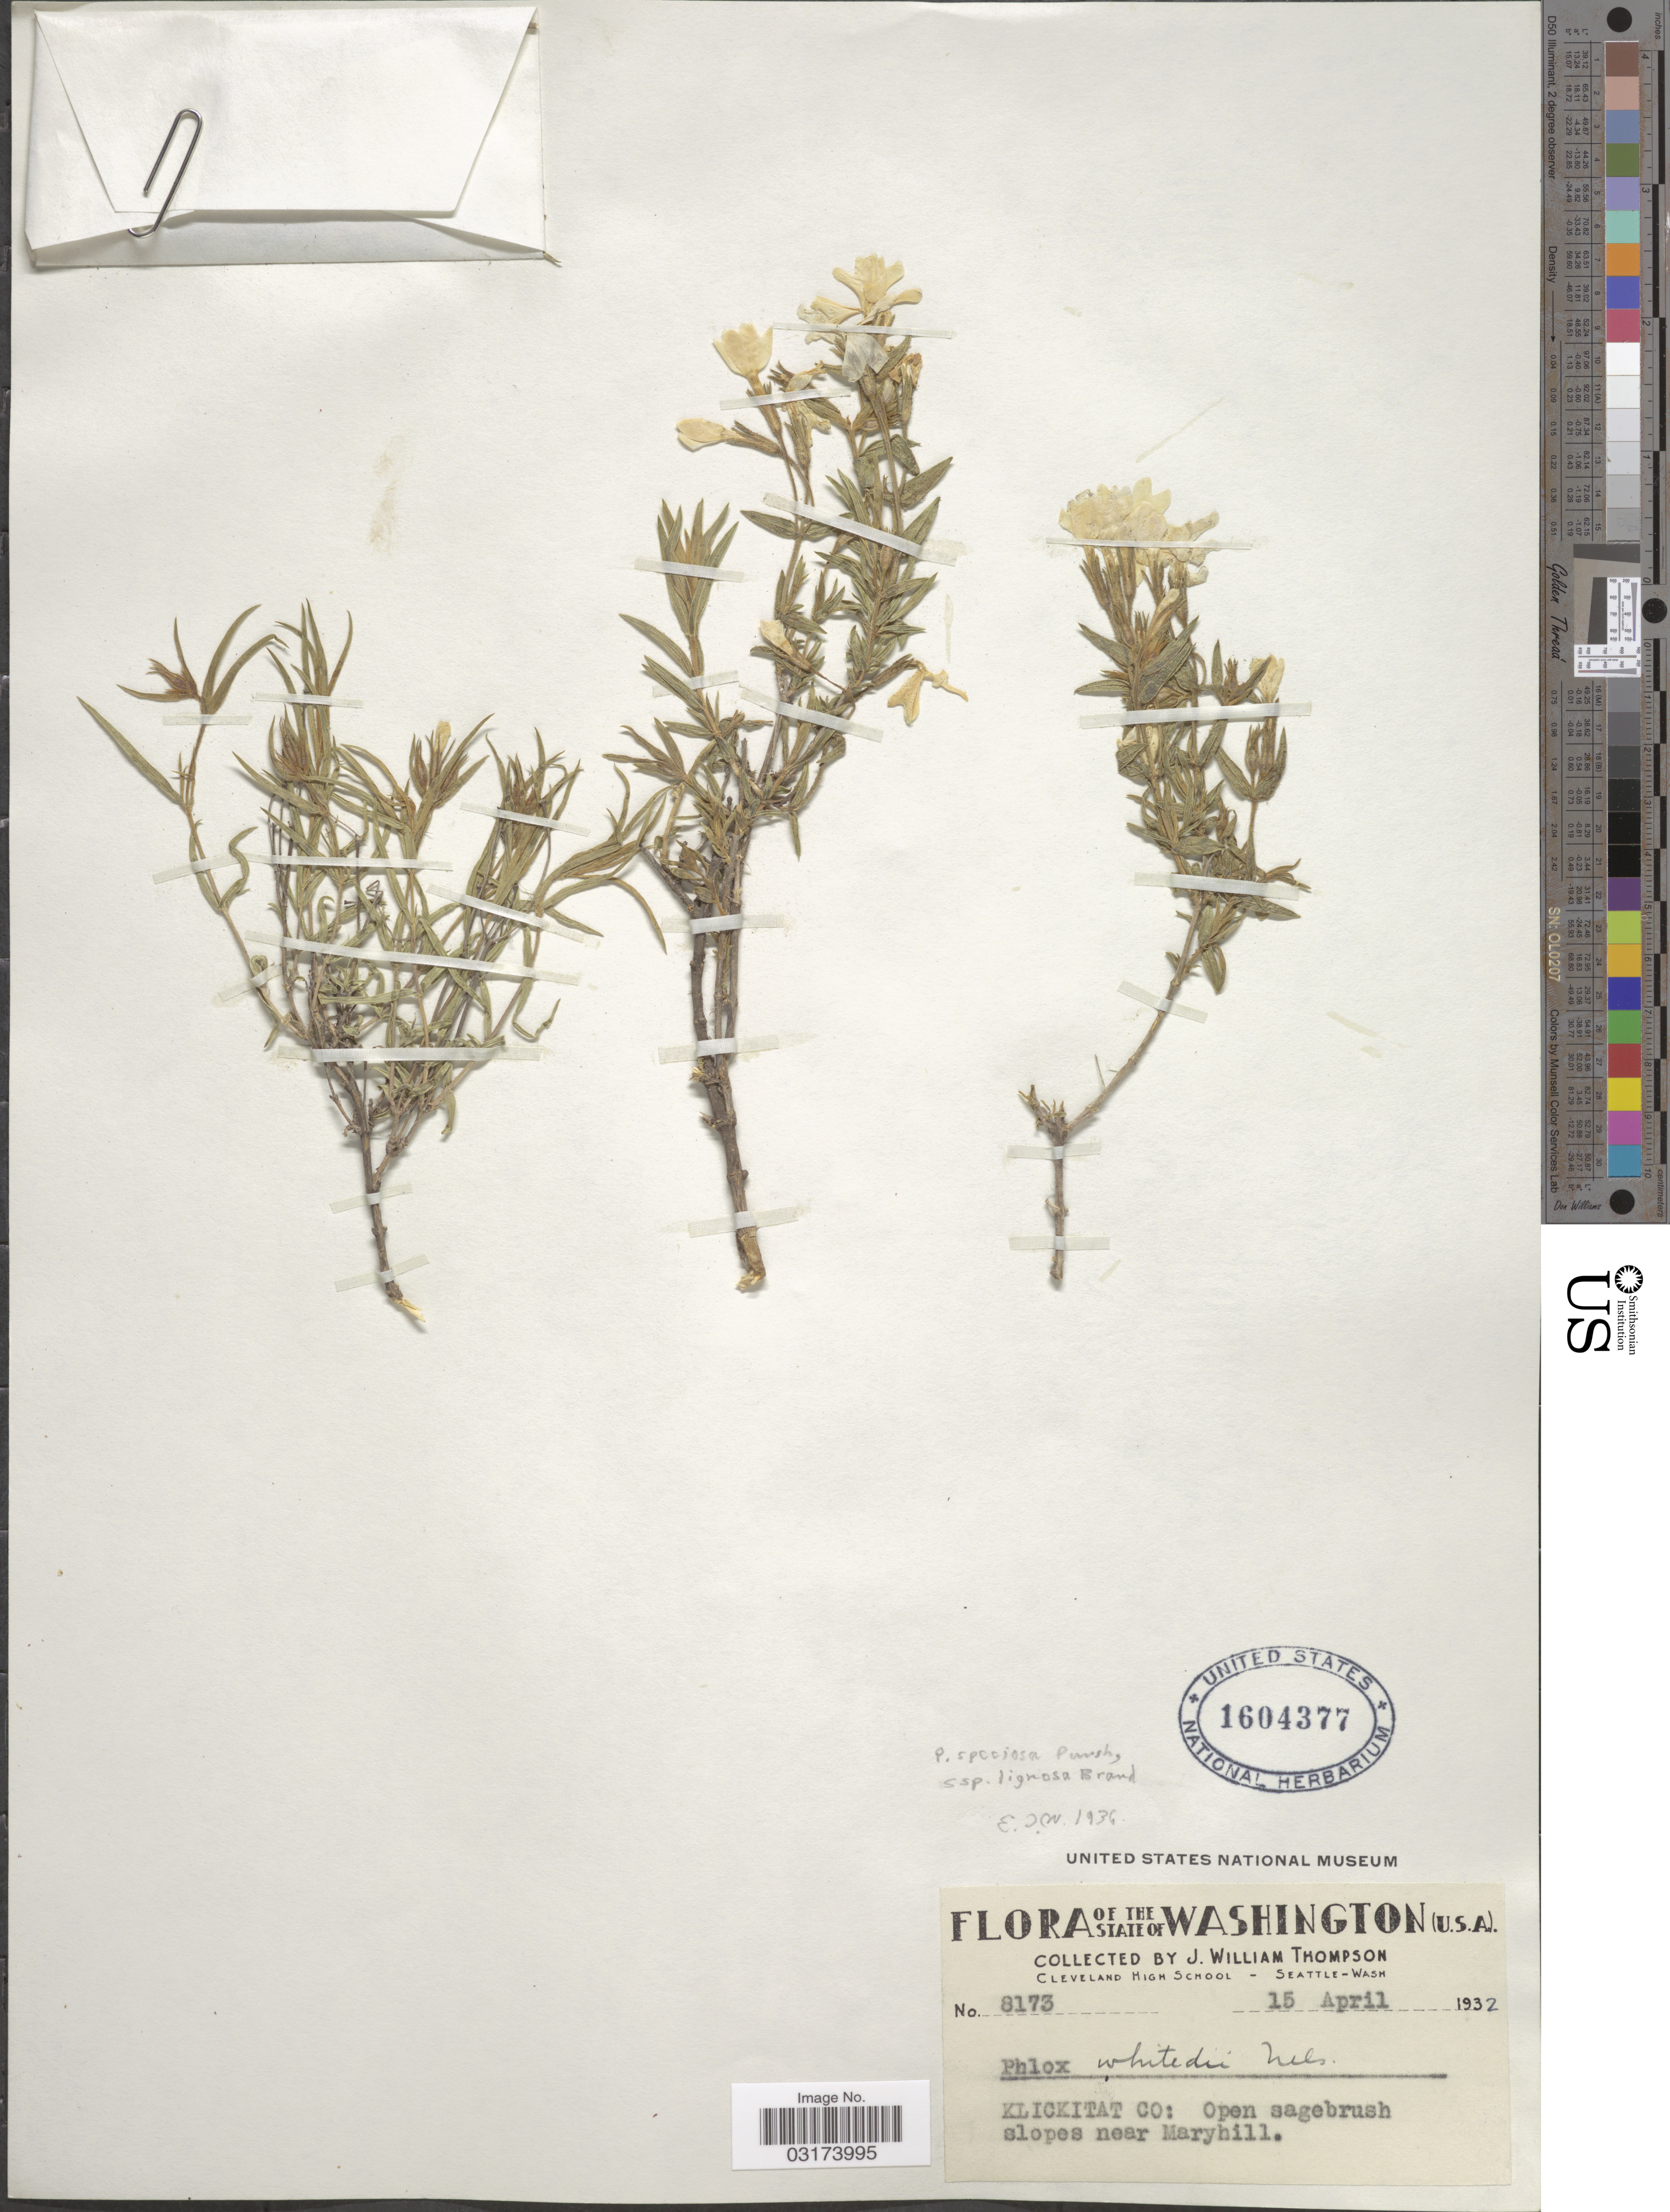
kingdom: Plantae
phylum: Tracheophyta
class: Magnoliopsida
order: Ericales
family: Polemoniaceae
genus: Phlox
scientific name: Phlox speciosa subsp. lignosa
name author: Brand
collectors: J. W. Thompson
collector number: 8173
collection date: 1932-04-15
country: United States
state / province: Washington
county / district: Klickitat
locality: Klickitat Co: Open sagebrush slopes near Maryhill.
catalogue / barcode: US 1604377